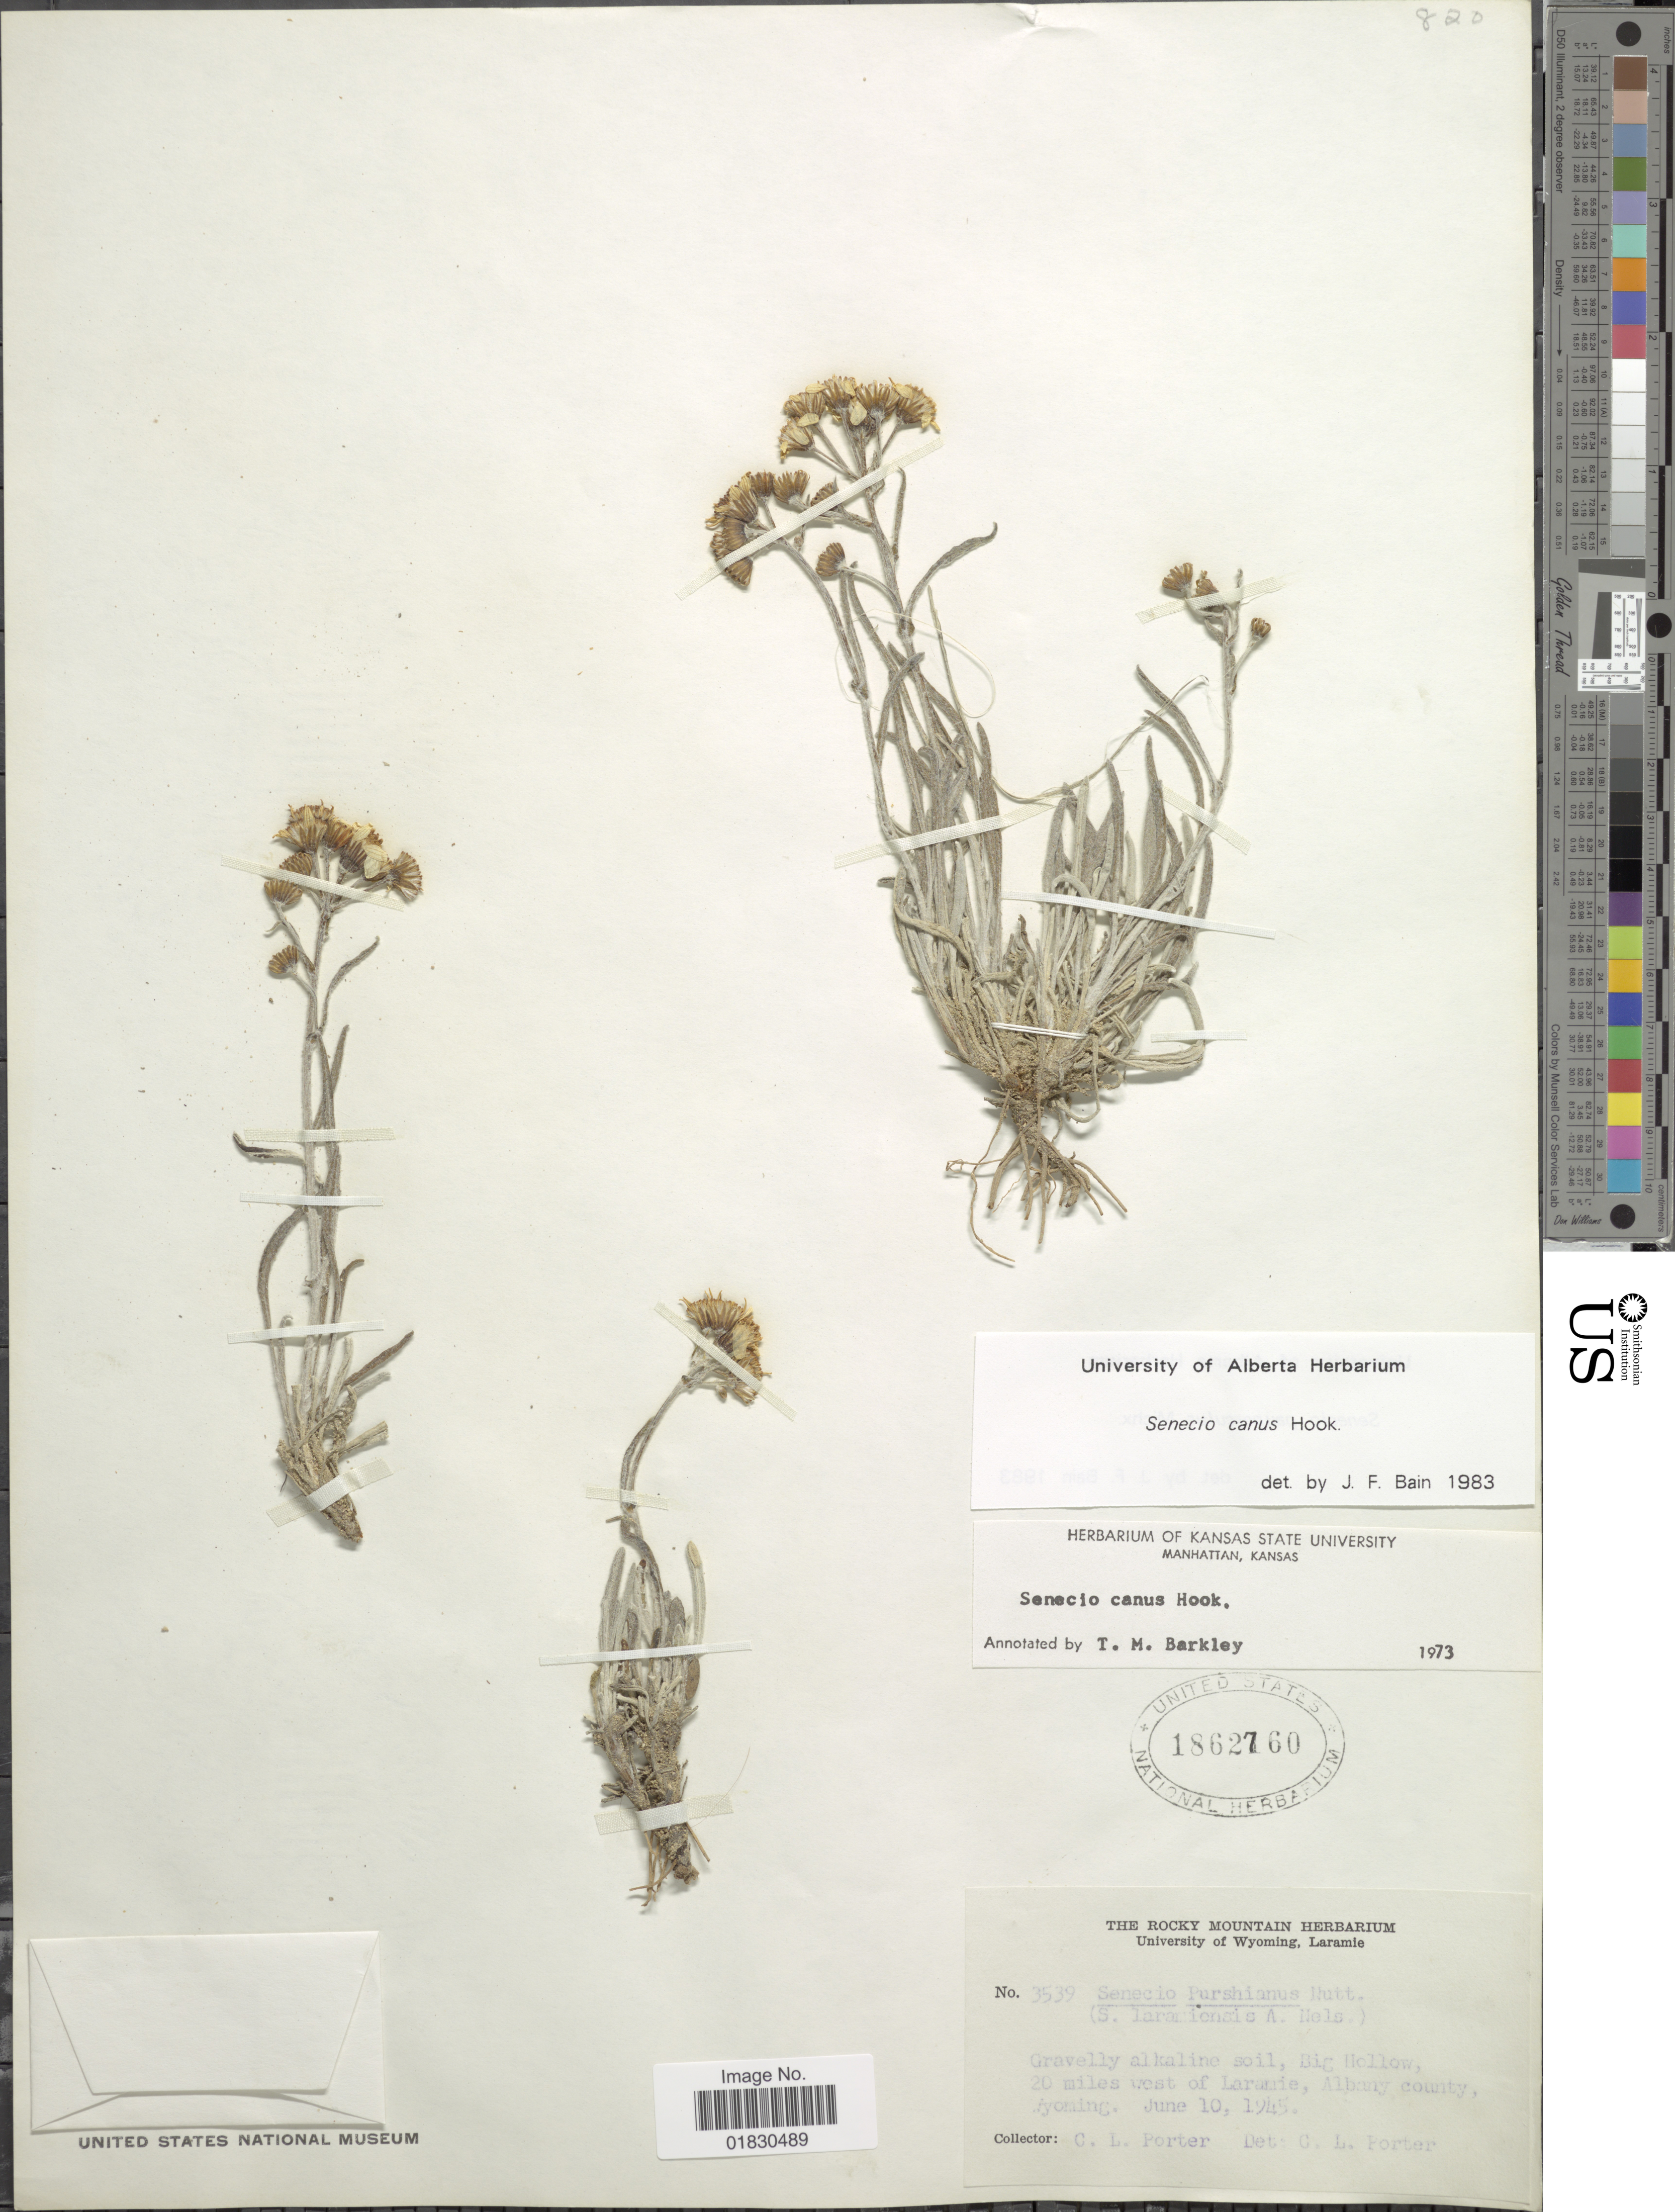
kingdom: Plantae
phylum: Tracheophyta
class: Magnoliopsida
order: Asterales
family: Asteraceae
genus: Packera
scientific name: Packera cana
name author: (Hook.) W.A. Weber & Á. Löve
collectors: C. L. Porter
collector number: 3539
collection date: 1945-06-10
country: United States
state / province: Wyoming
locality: Gravelly alkaline soil, Big Hollow, 20 miles west of Laramie, Albany County, Wyoming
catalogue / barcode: US 1862760